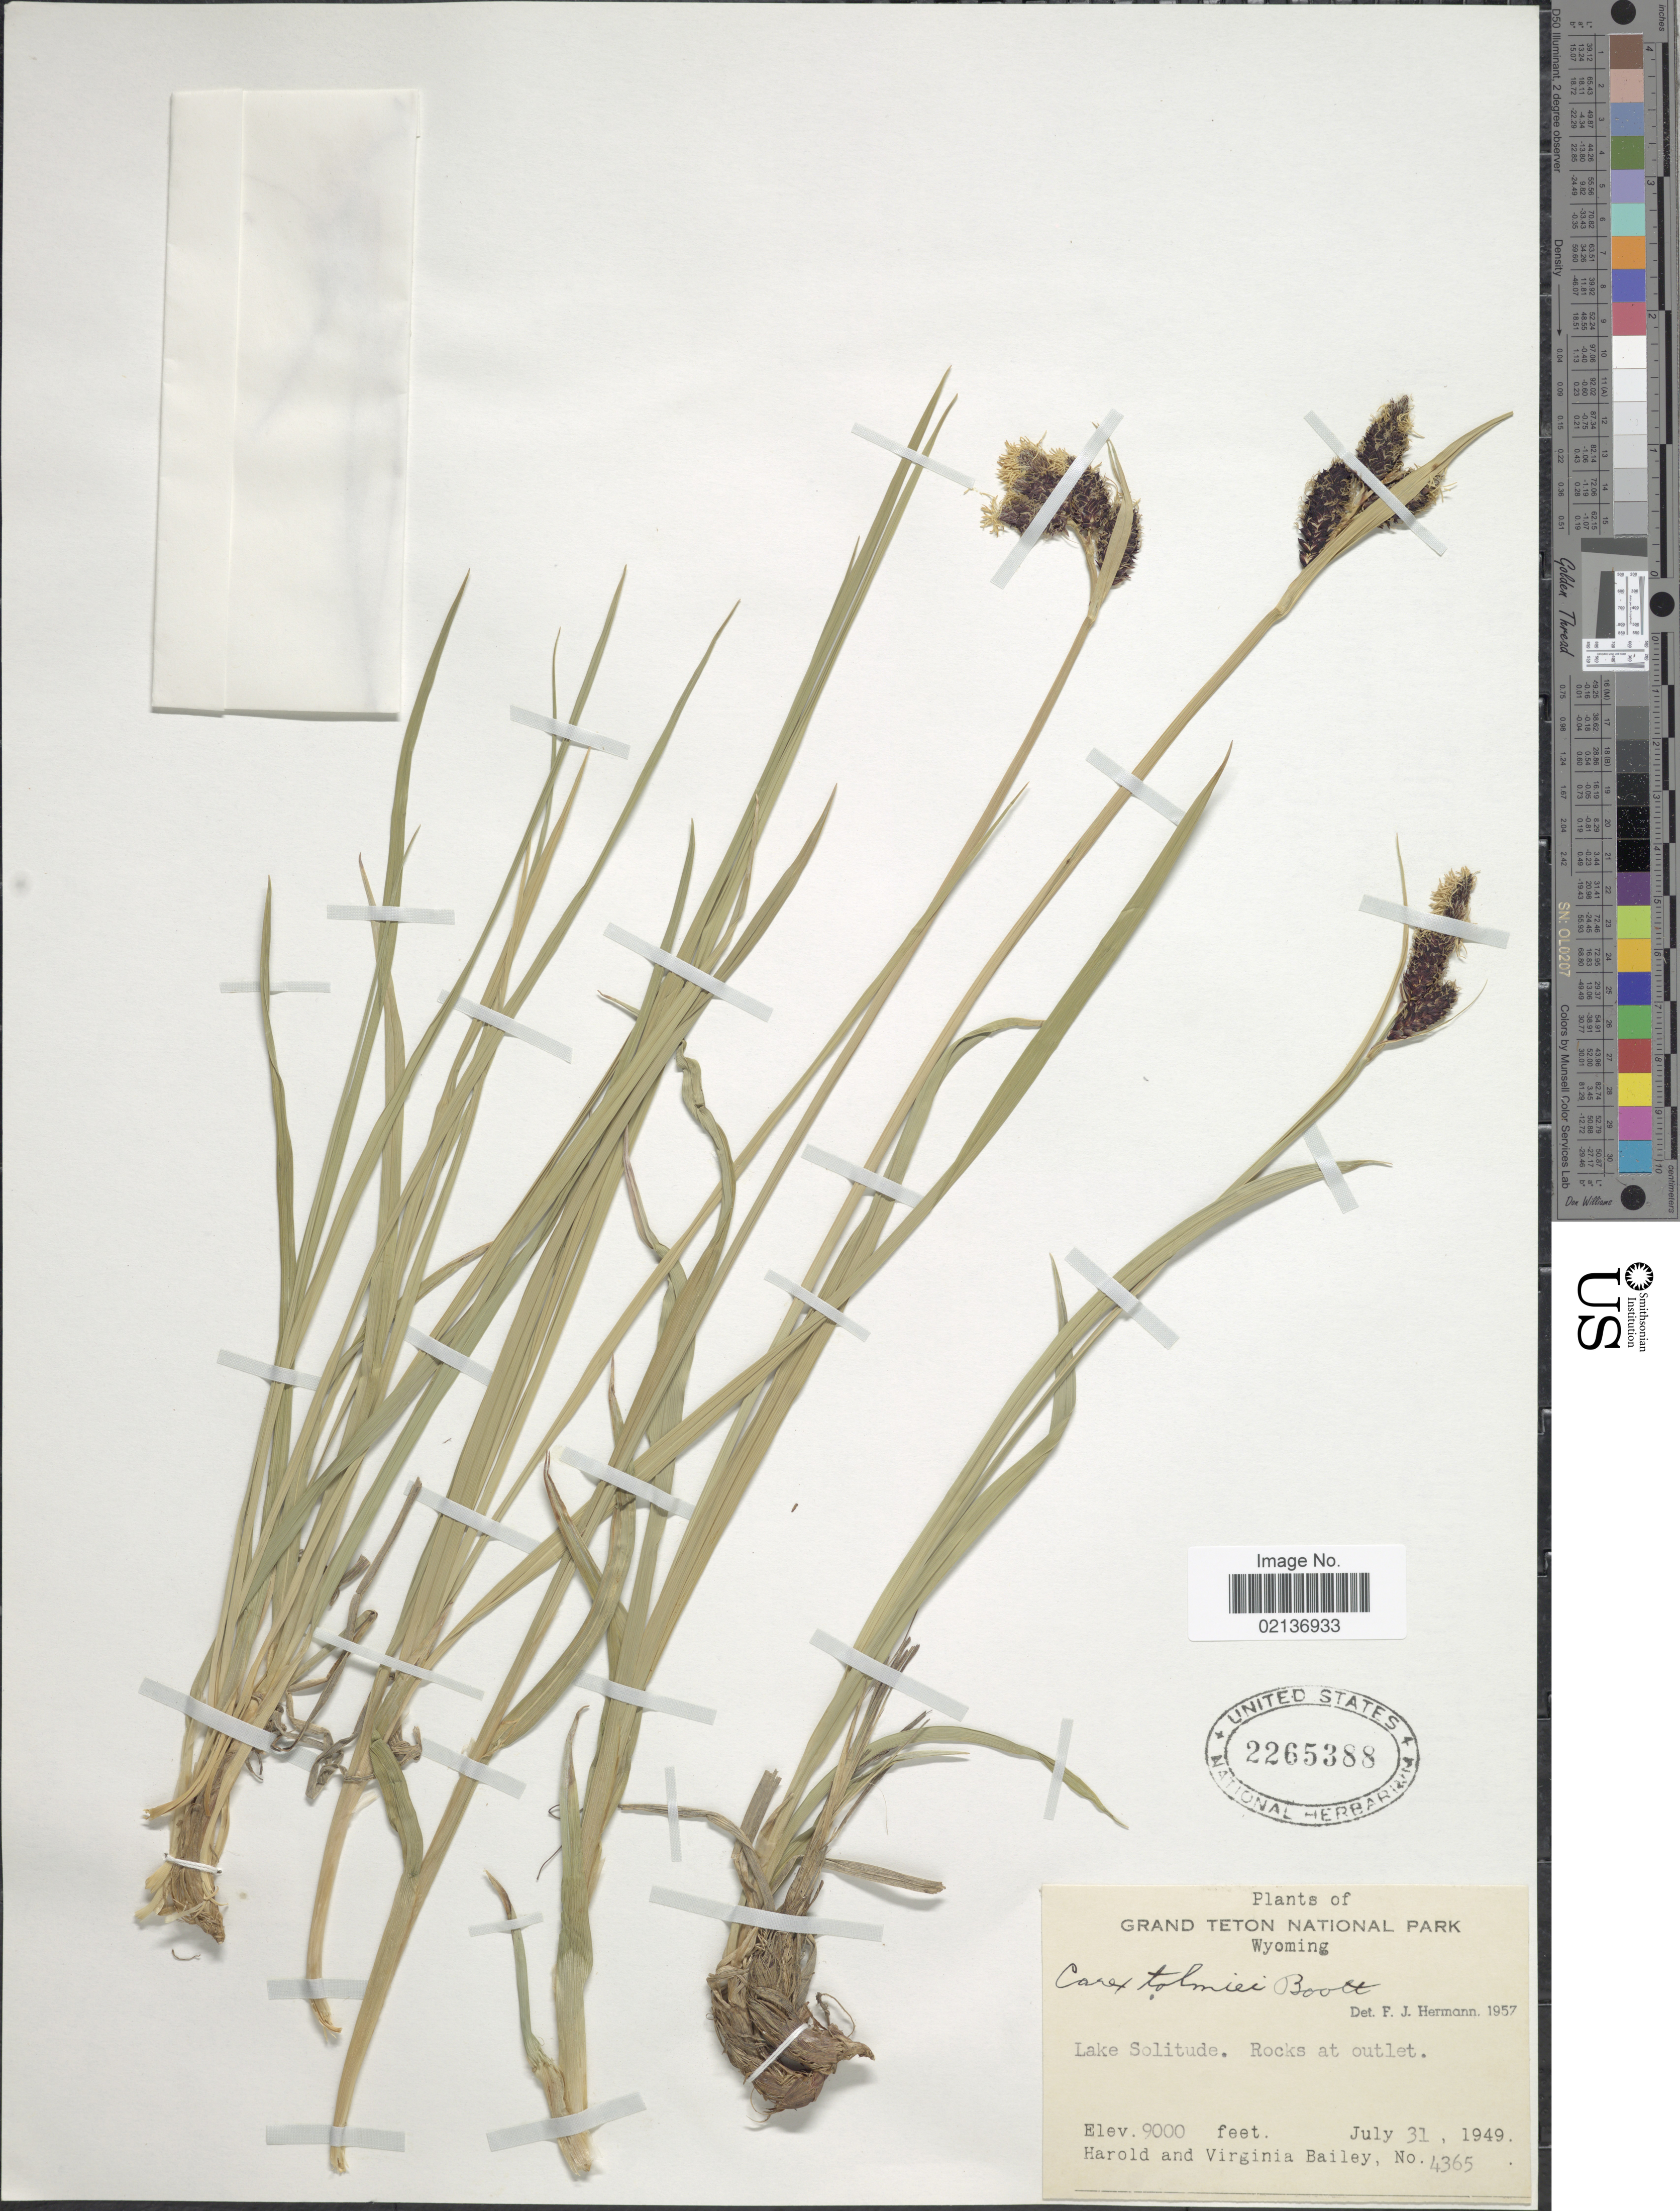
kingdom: Plantae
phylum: Tracheophyta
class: Liliopsida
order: Poales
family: Cyperaceae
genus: Carex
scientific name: Carex spectabilis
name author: Dewey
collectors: H. Bailey & V. L. Bailey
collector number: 4365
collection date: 1949-07-31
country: United States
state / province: Wyoming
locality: Grand Teton National Park, Lake Solitude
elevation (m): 2743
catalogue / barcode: US 2265388